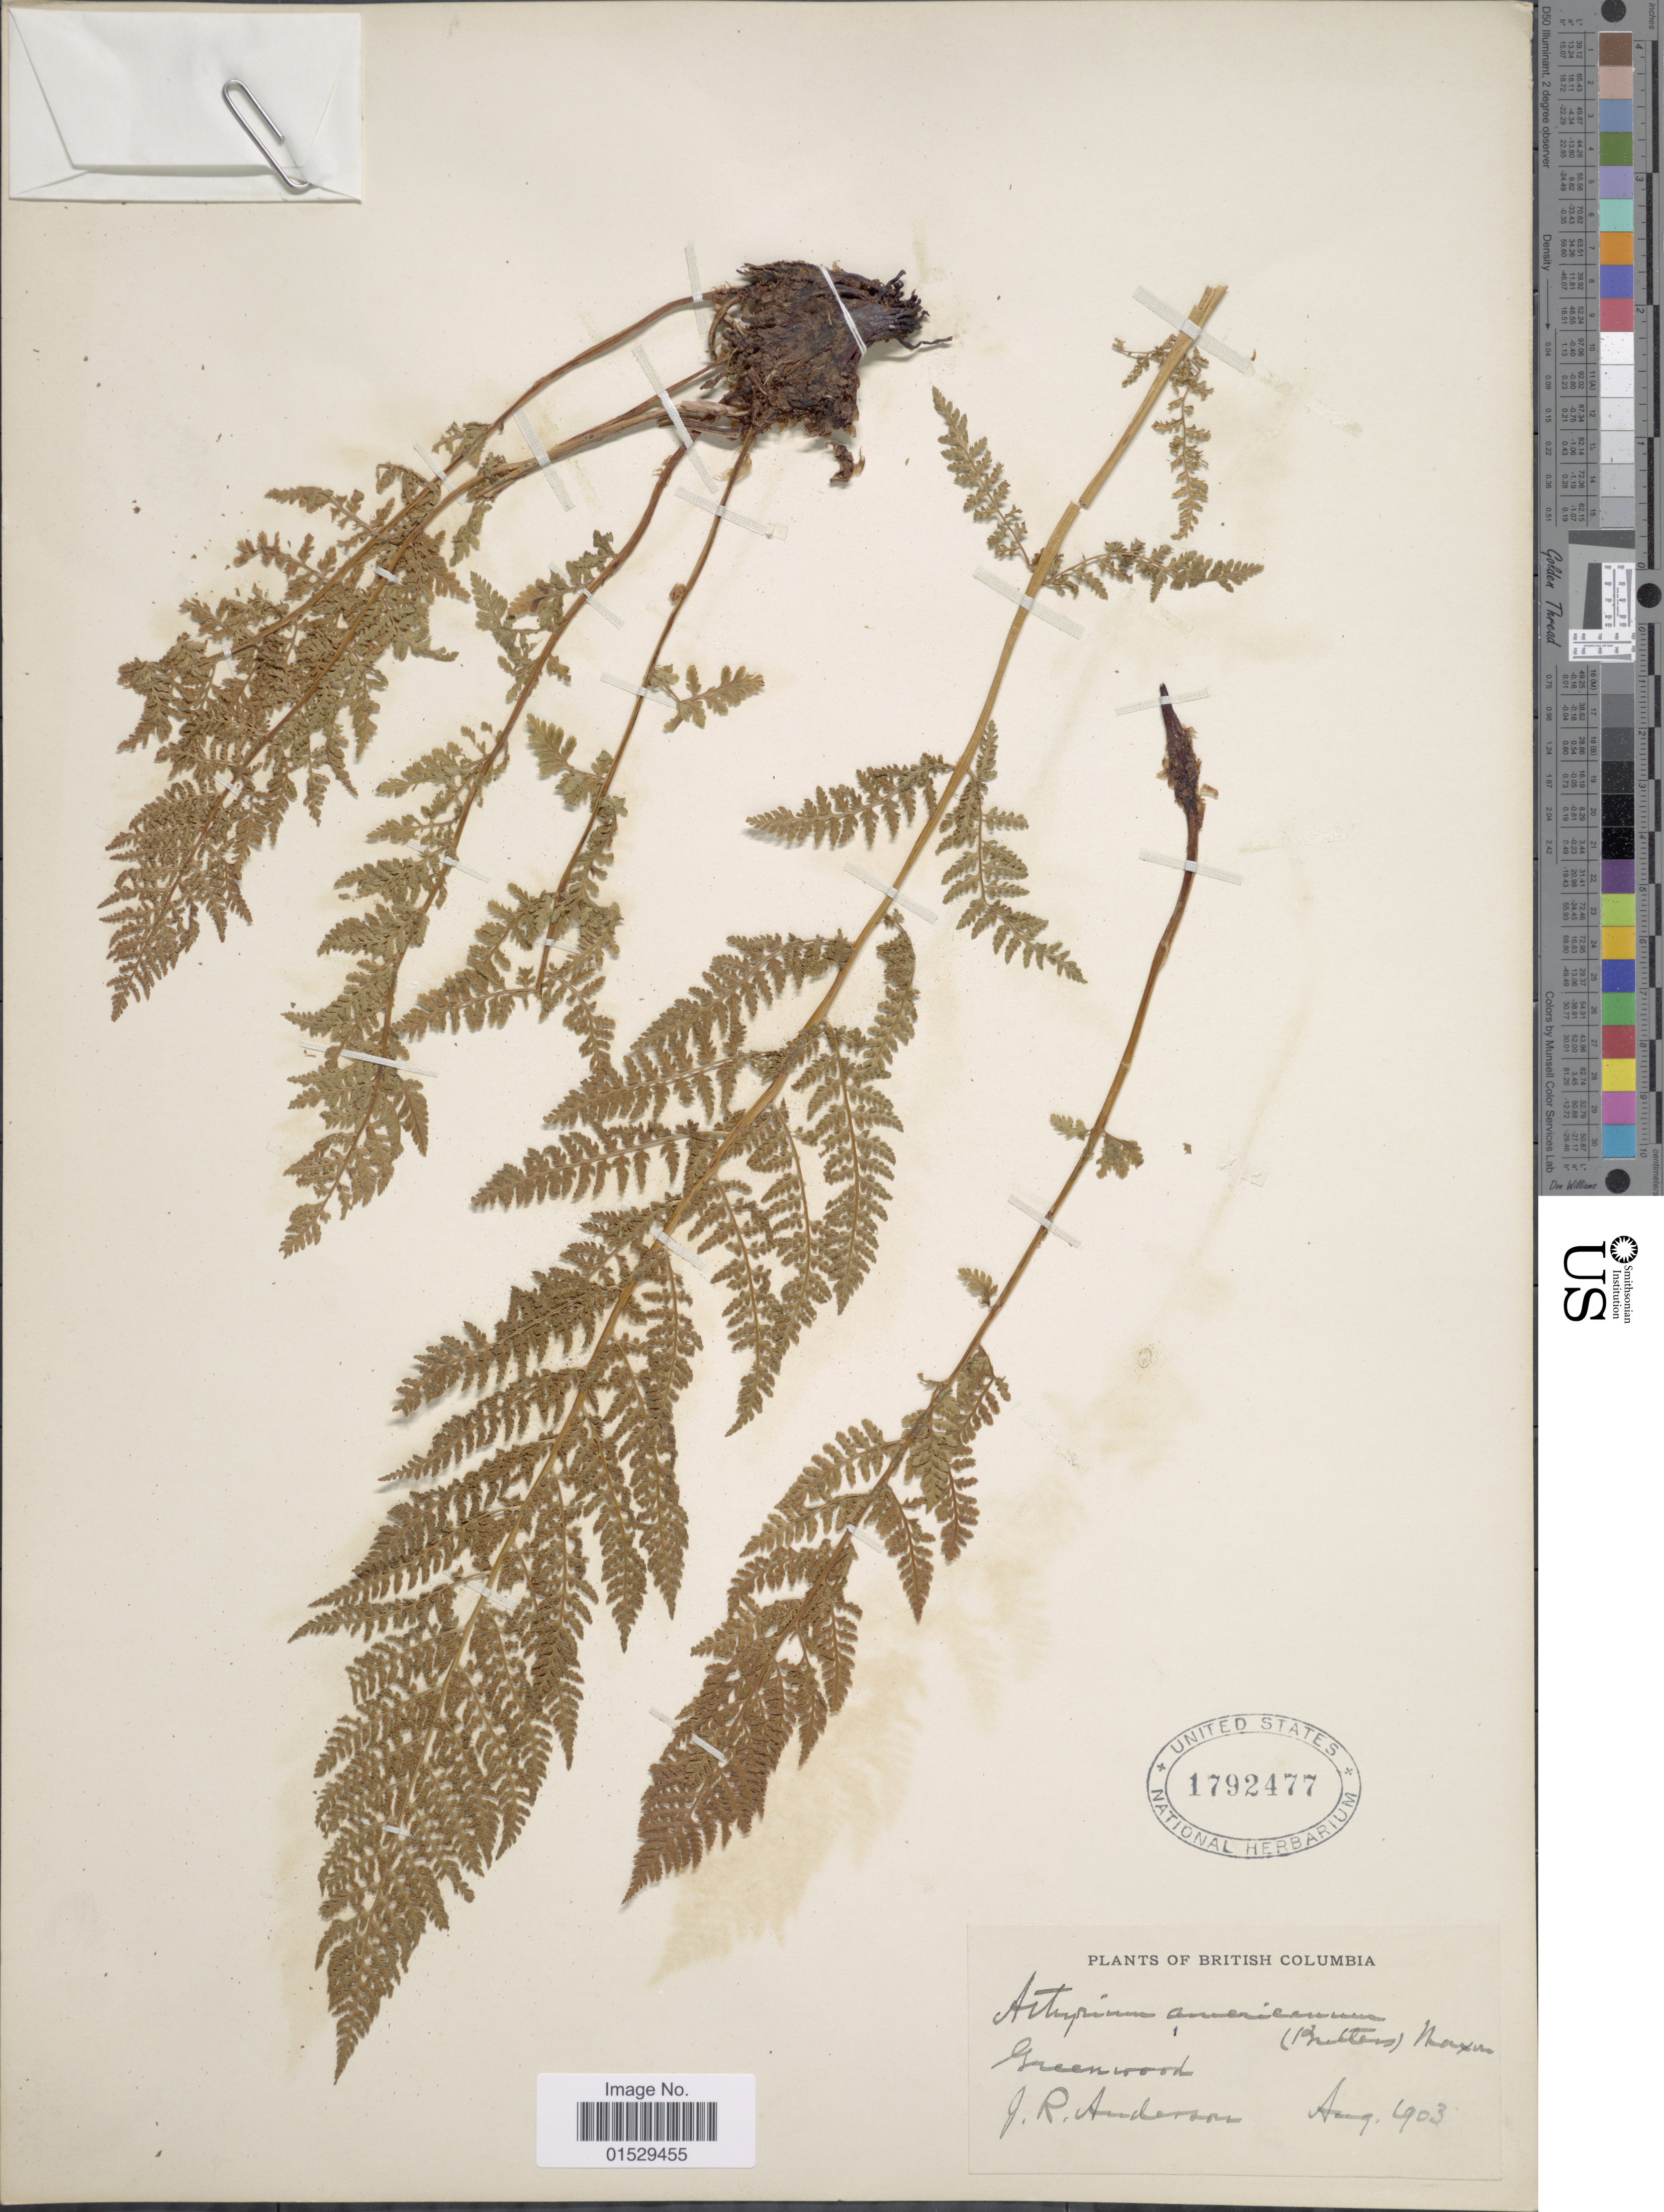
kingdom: Plantae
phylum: Tracheophyta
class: Polypodiopsida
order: Polypodiales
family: Athyriaceae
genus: Athyrium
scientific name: Athyrium distentifolilum subsp. americanum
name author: (Butters) Hultén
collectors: J. R. Anderson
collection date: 1903-08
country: Canada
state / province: British Columbia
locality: Greenwood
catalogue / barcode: US 1792477